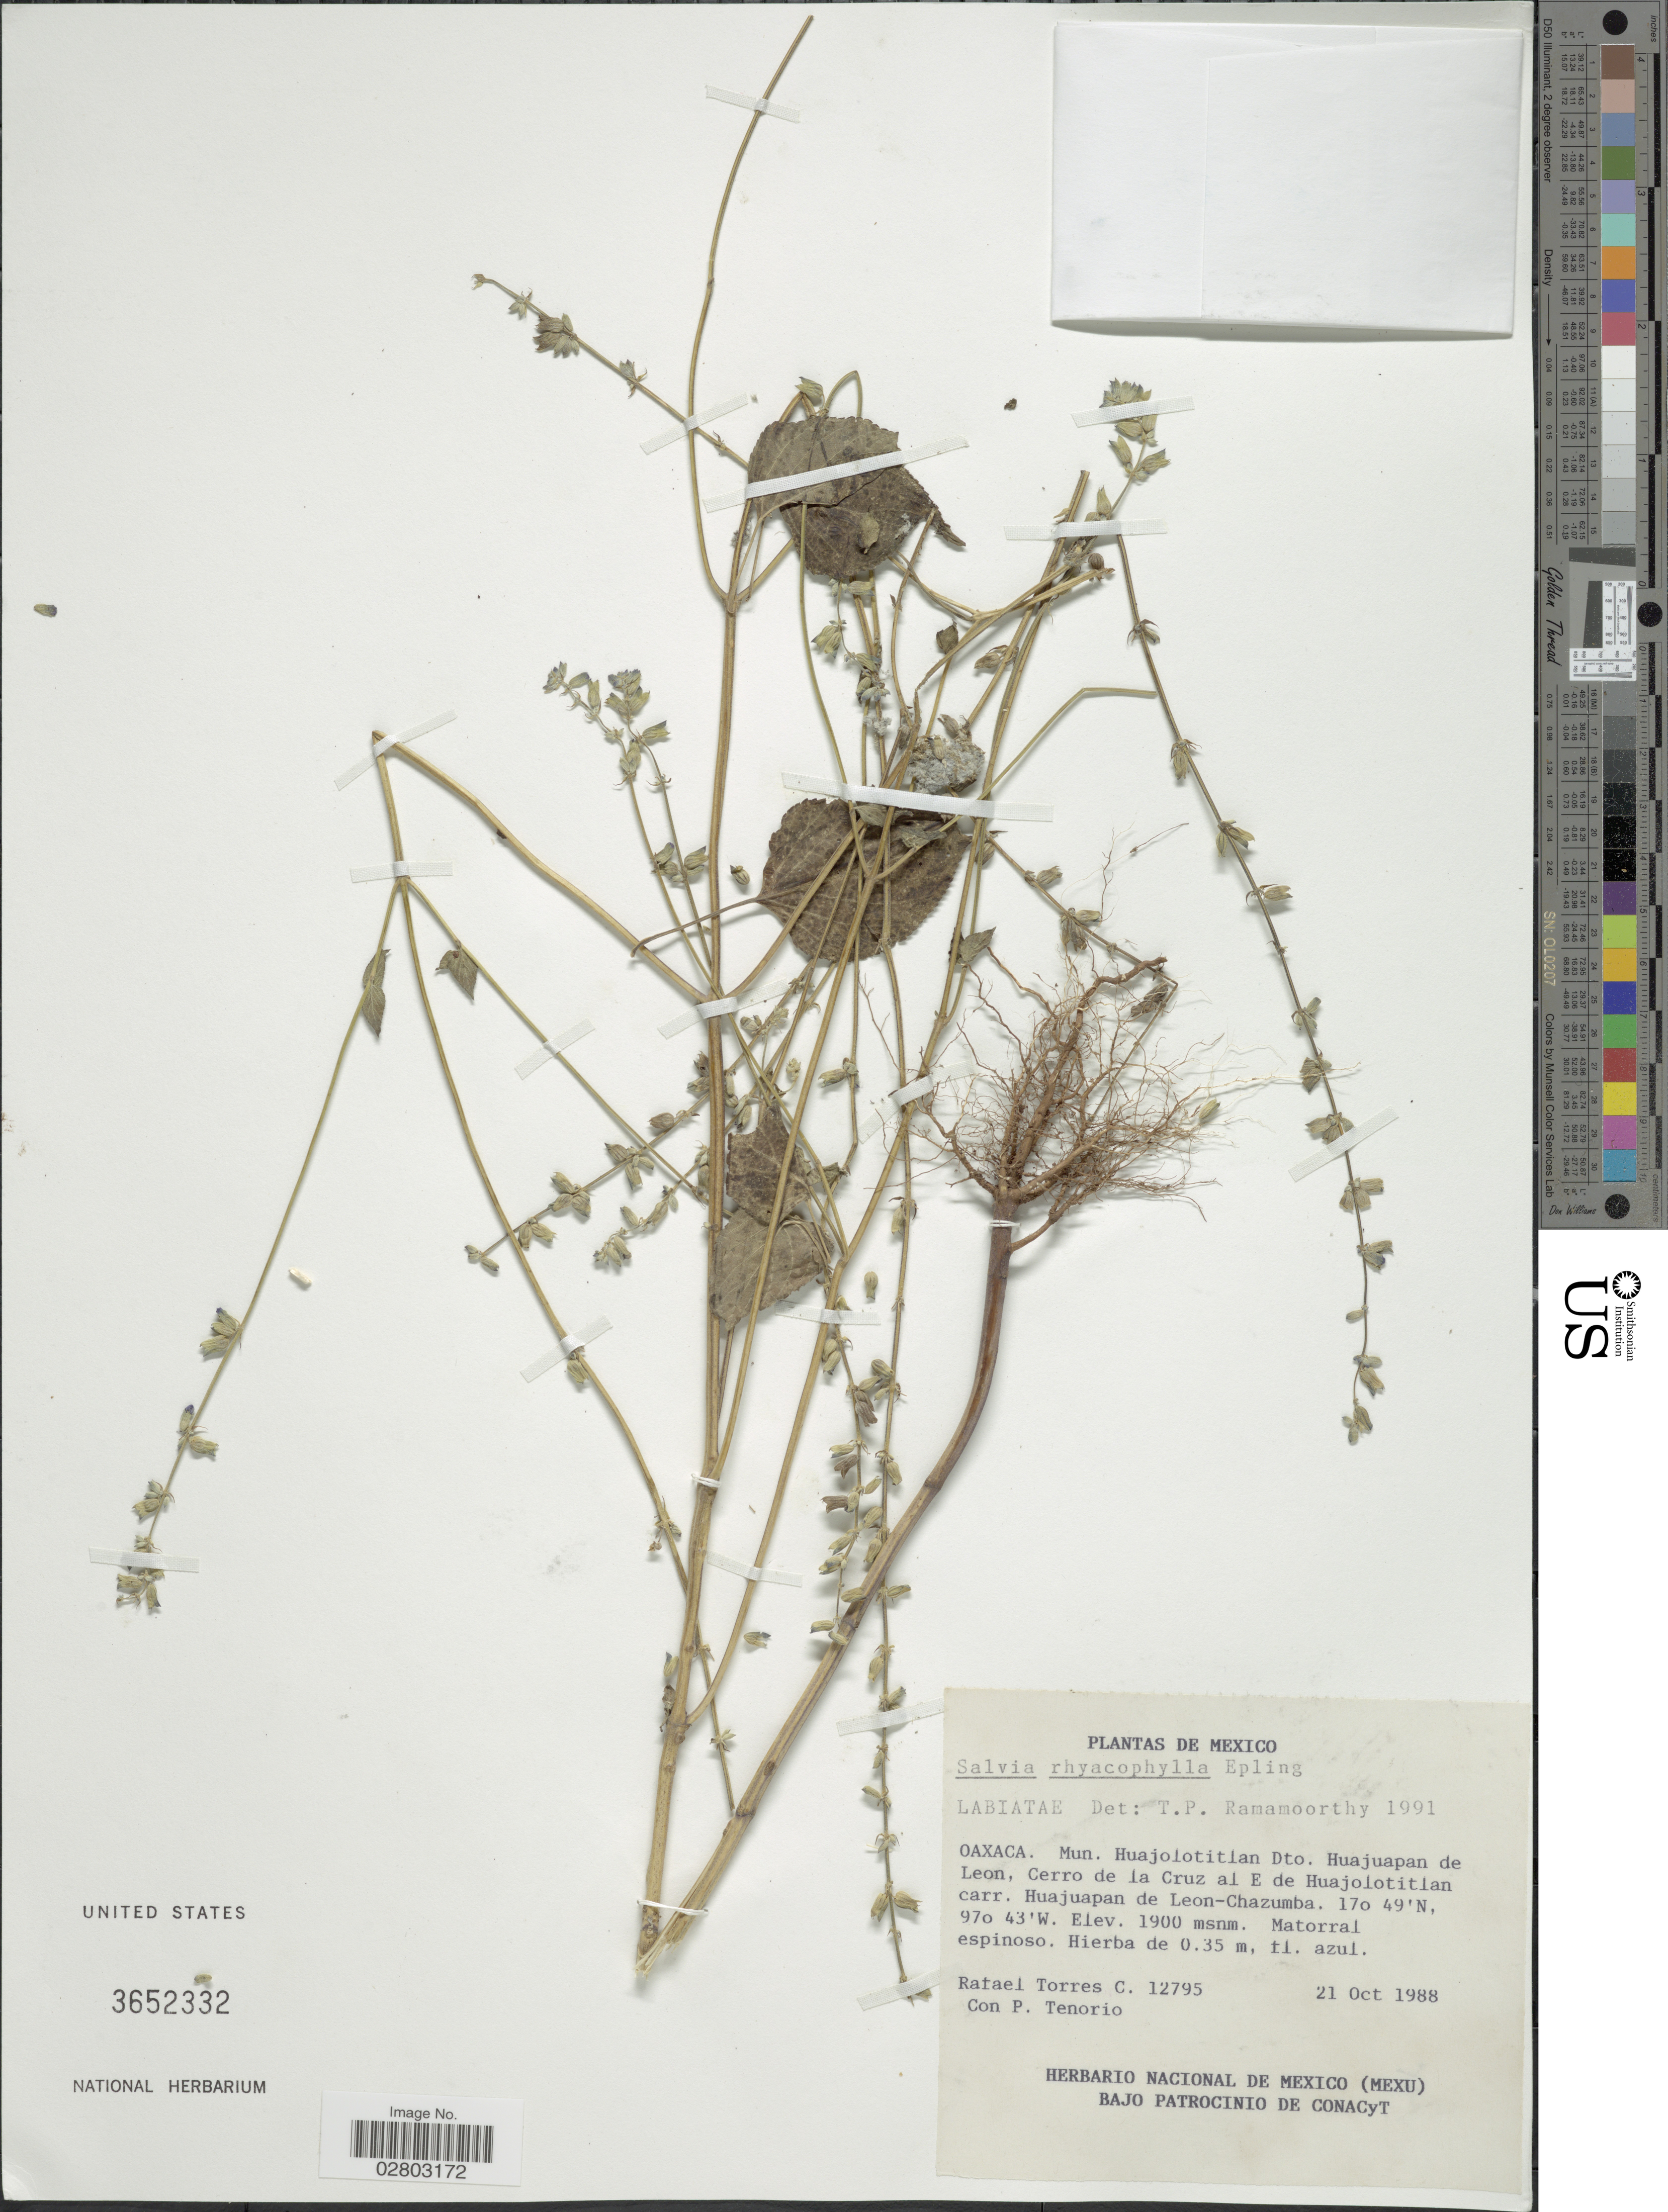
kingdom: Plantae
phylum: Tracheophyta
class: Magnoliopsida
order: Lamiales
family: Lamiaceae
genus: Salvia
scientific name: Salvia rhyacophila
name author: (Fernald) Epling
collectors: R. Torres C. & Tenorio, P.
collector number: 12795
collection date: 1988-10-21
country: Mexico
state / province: Oaxaca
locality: Mun. Huajolotitlan, Dto. Huajuapan de Leon, Cerro de la Cruz al E de Huajolotitlan carr. Huajuapan de Leon-Chazumba.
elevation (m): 1900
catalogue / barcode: US 3652332